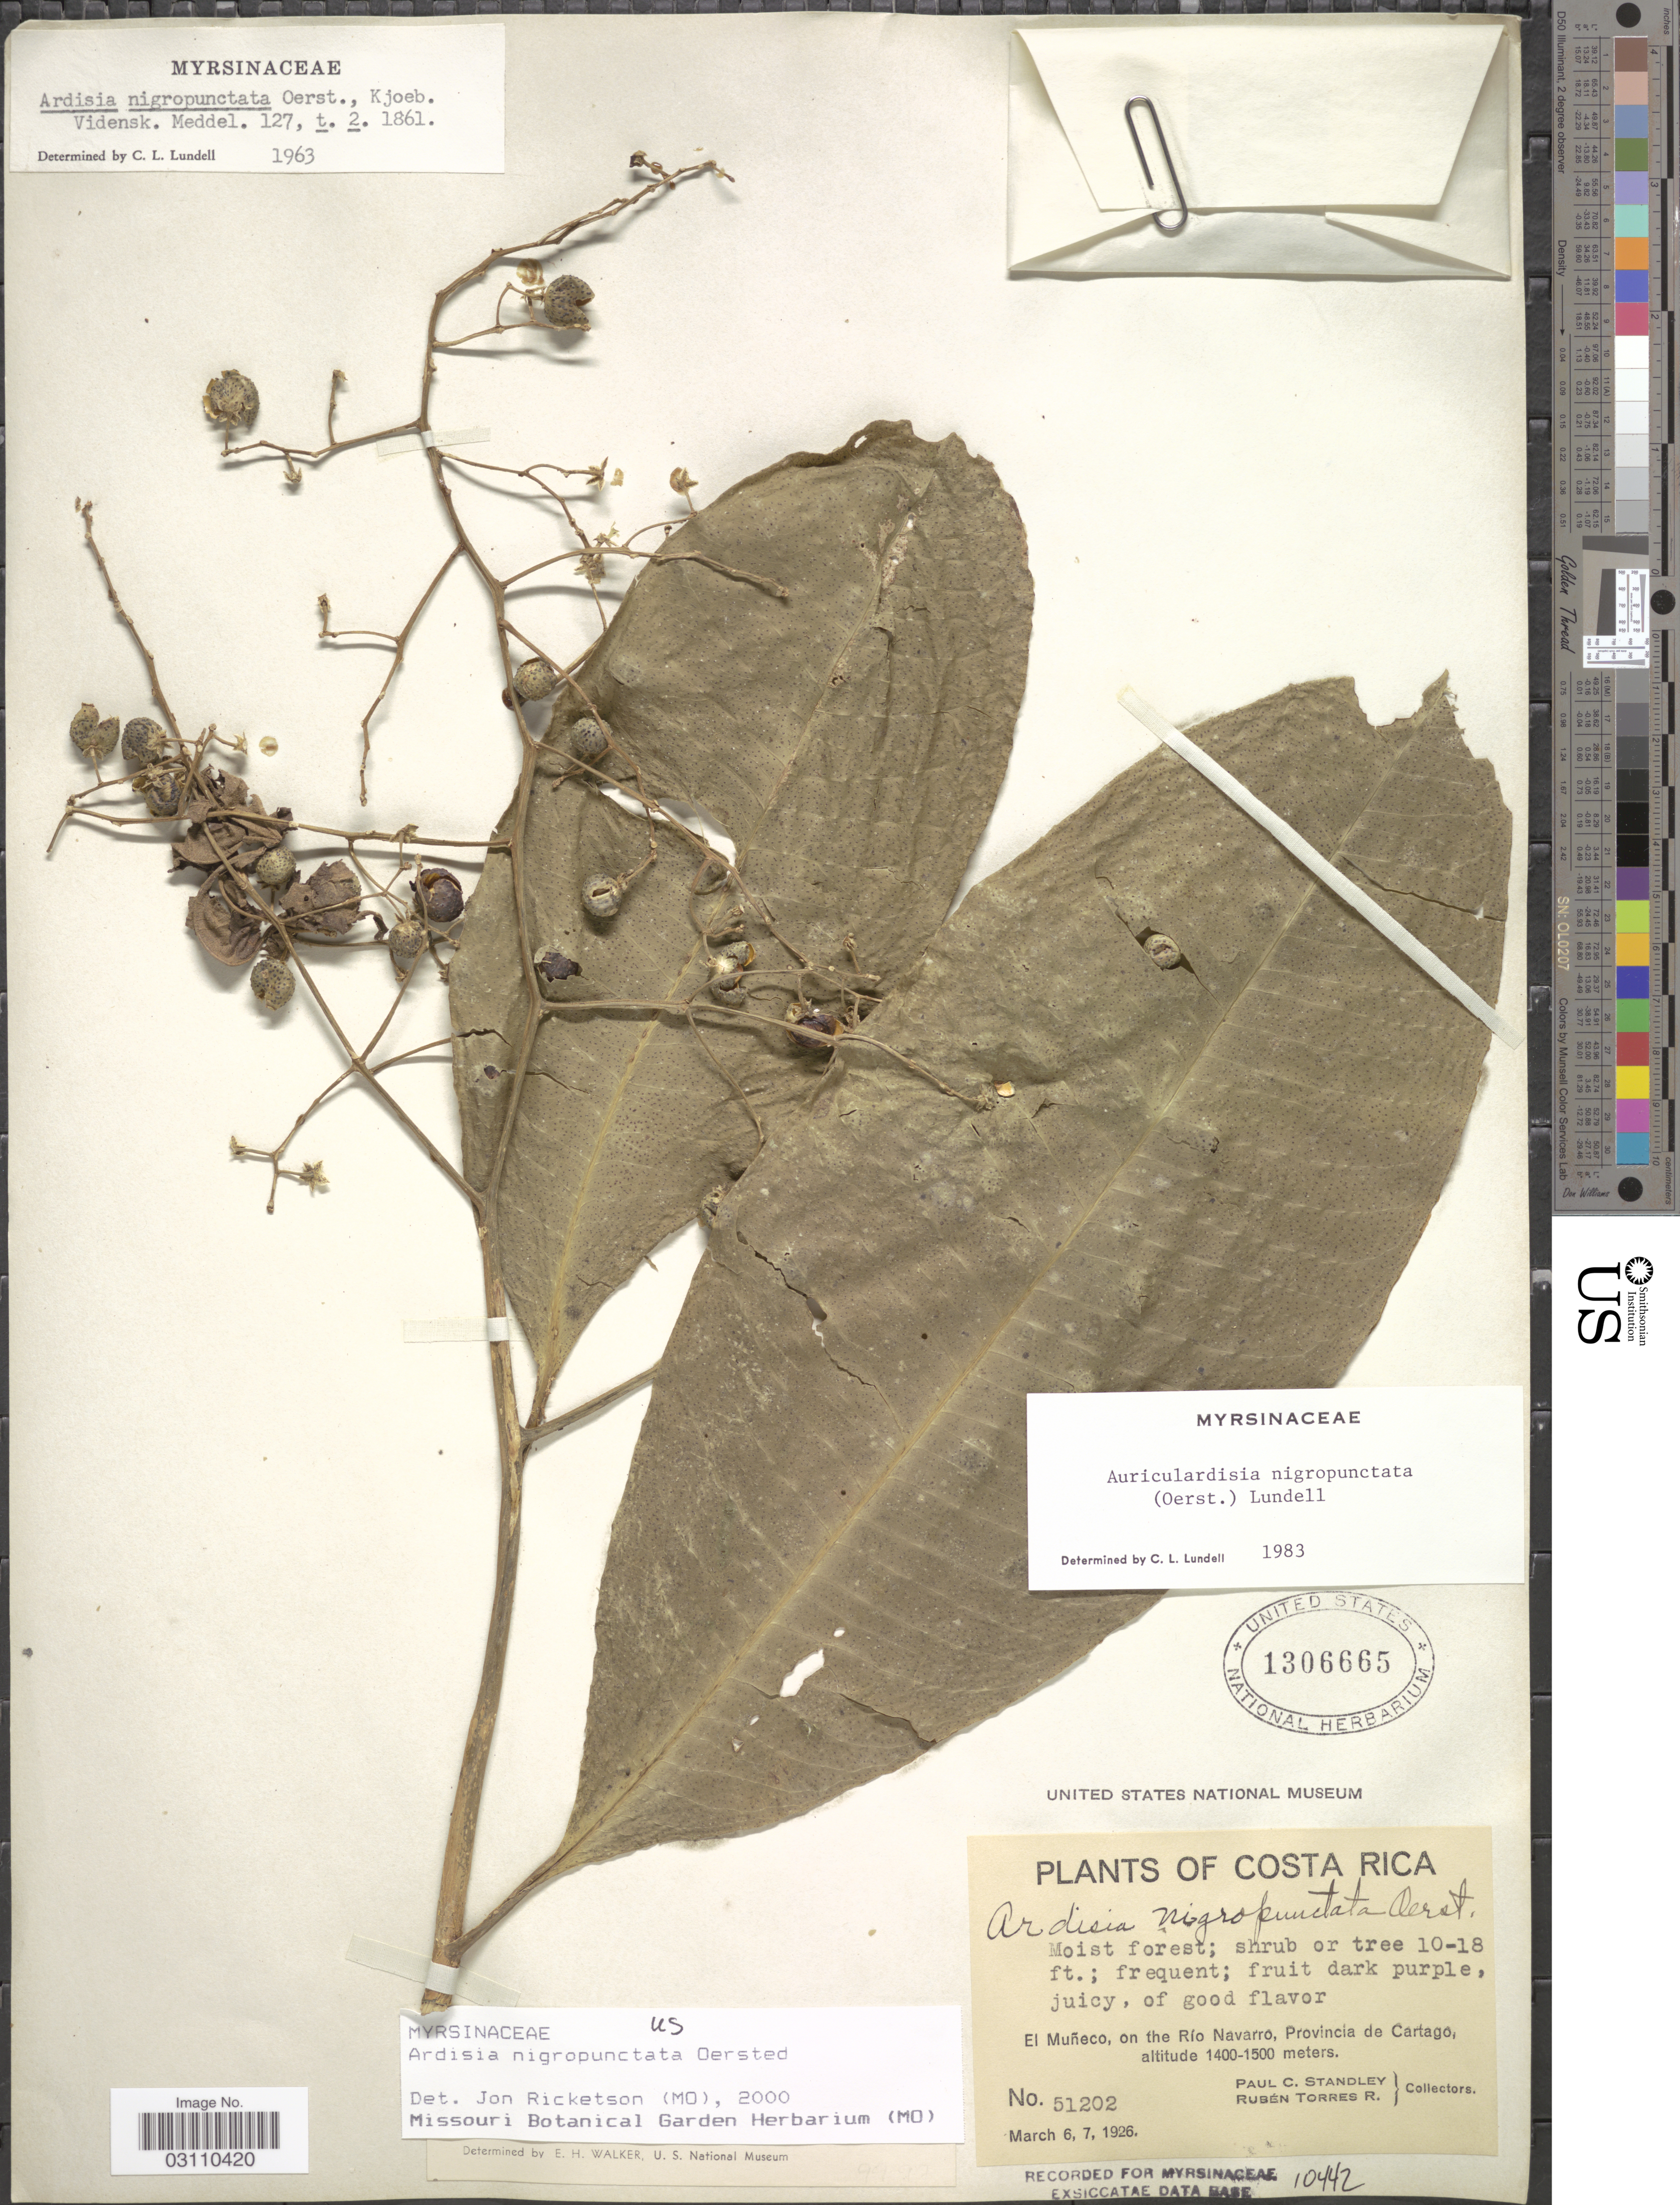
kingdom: Plantae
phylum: Tracheophyta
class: Magnoliopsida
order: Ericales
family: Primulaceae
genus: Ardisia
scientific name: Ardisia nigropunctata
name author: Oerst.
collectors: P. C. Standley & R. Torres Rojas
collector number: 51202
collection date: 1926-03-06/1926-03-07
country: Costa Rica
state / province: Cartago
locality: El Muñeco, on the Río Navarro.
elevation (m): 1400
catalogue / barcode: US 1306665